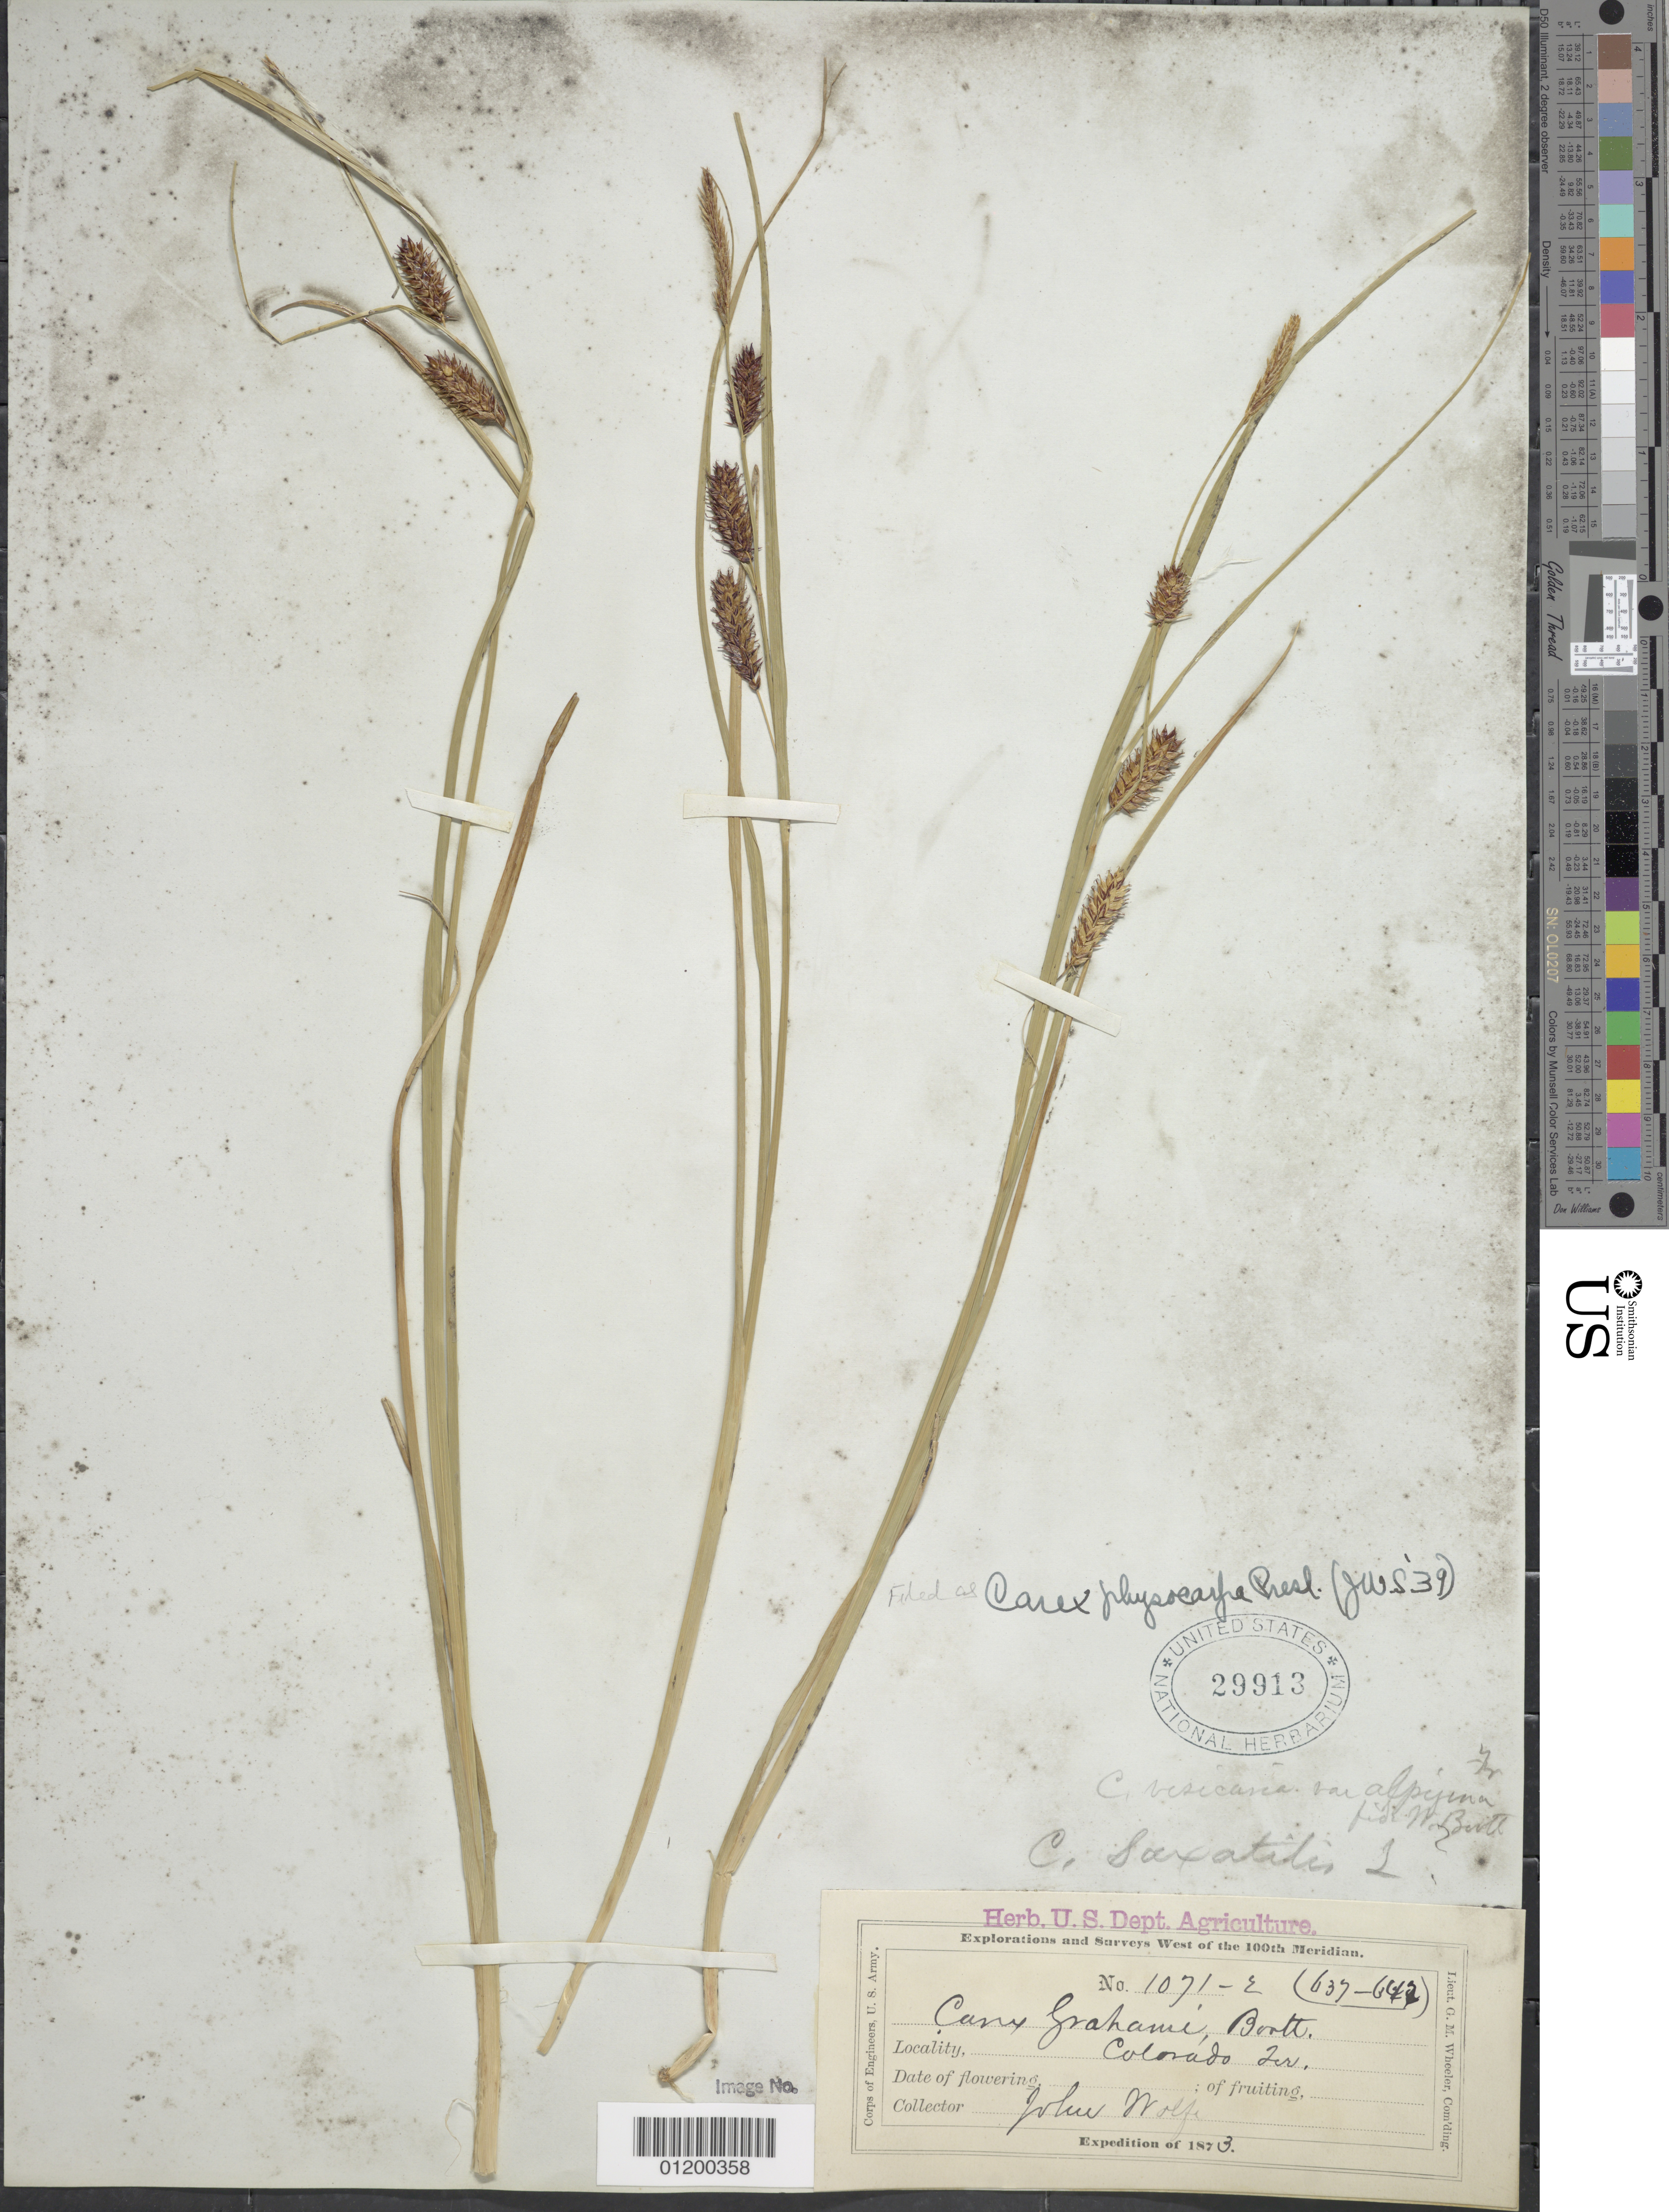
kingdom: Plantae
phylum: Tracheophyta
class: Liliopsida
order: Poales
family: Cyperaceae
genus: Carex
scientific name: Carex saxatilis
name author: L.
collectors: J. Wolf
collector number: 1071-2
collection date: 1873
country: United States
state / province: Colorado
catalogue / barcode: US 29913